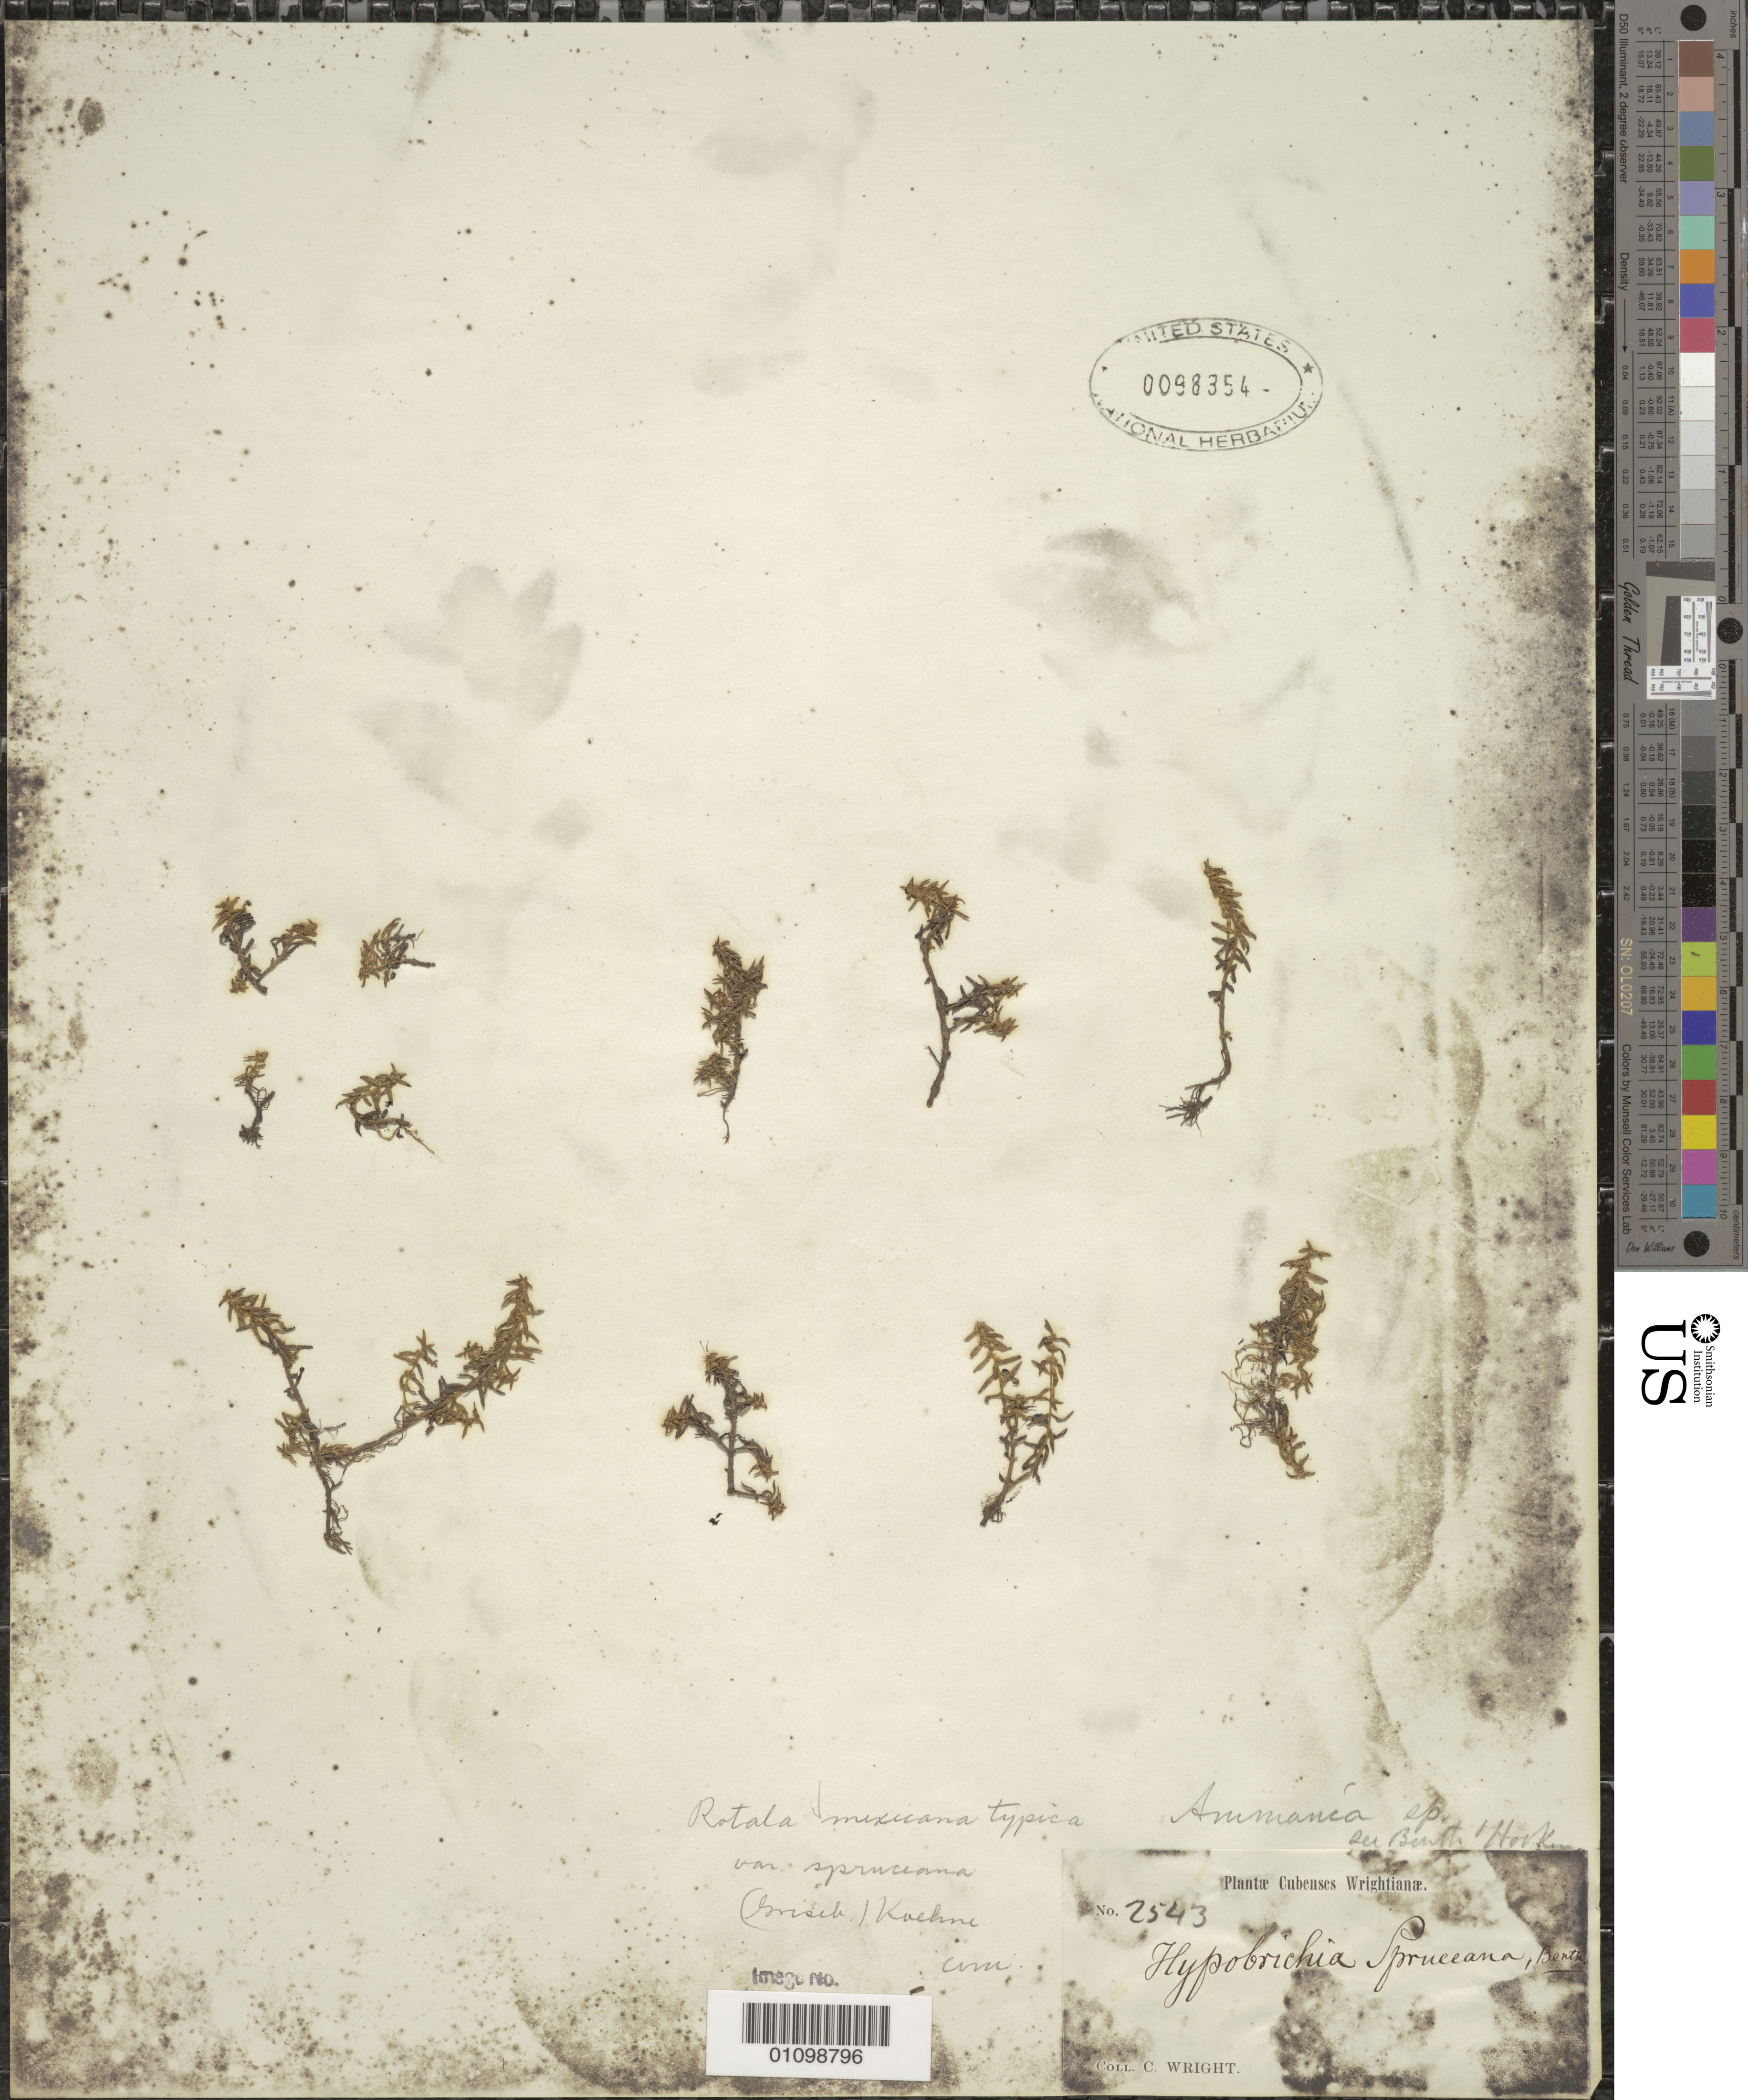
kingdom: Plantae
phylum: Tracheophyta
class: Magnoliopsida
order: Myrtales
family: Lythraceae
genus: Rotala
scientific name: Rotala mexicana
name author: Cham. & Schltdl.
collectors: C. Wright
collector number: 2543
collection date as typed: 1800 to 1899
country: Cuba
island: Cuba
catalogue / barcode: US 98354